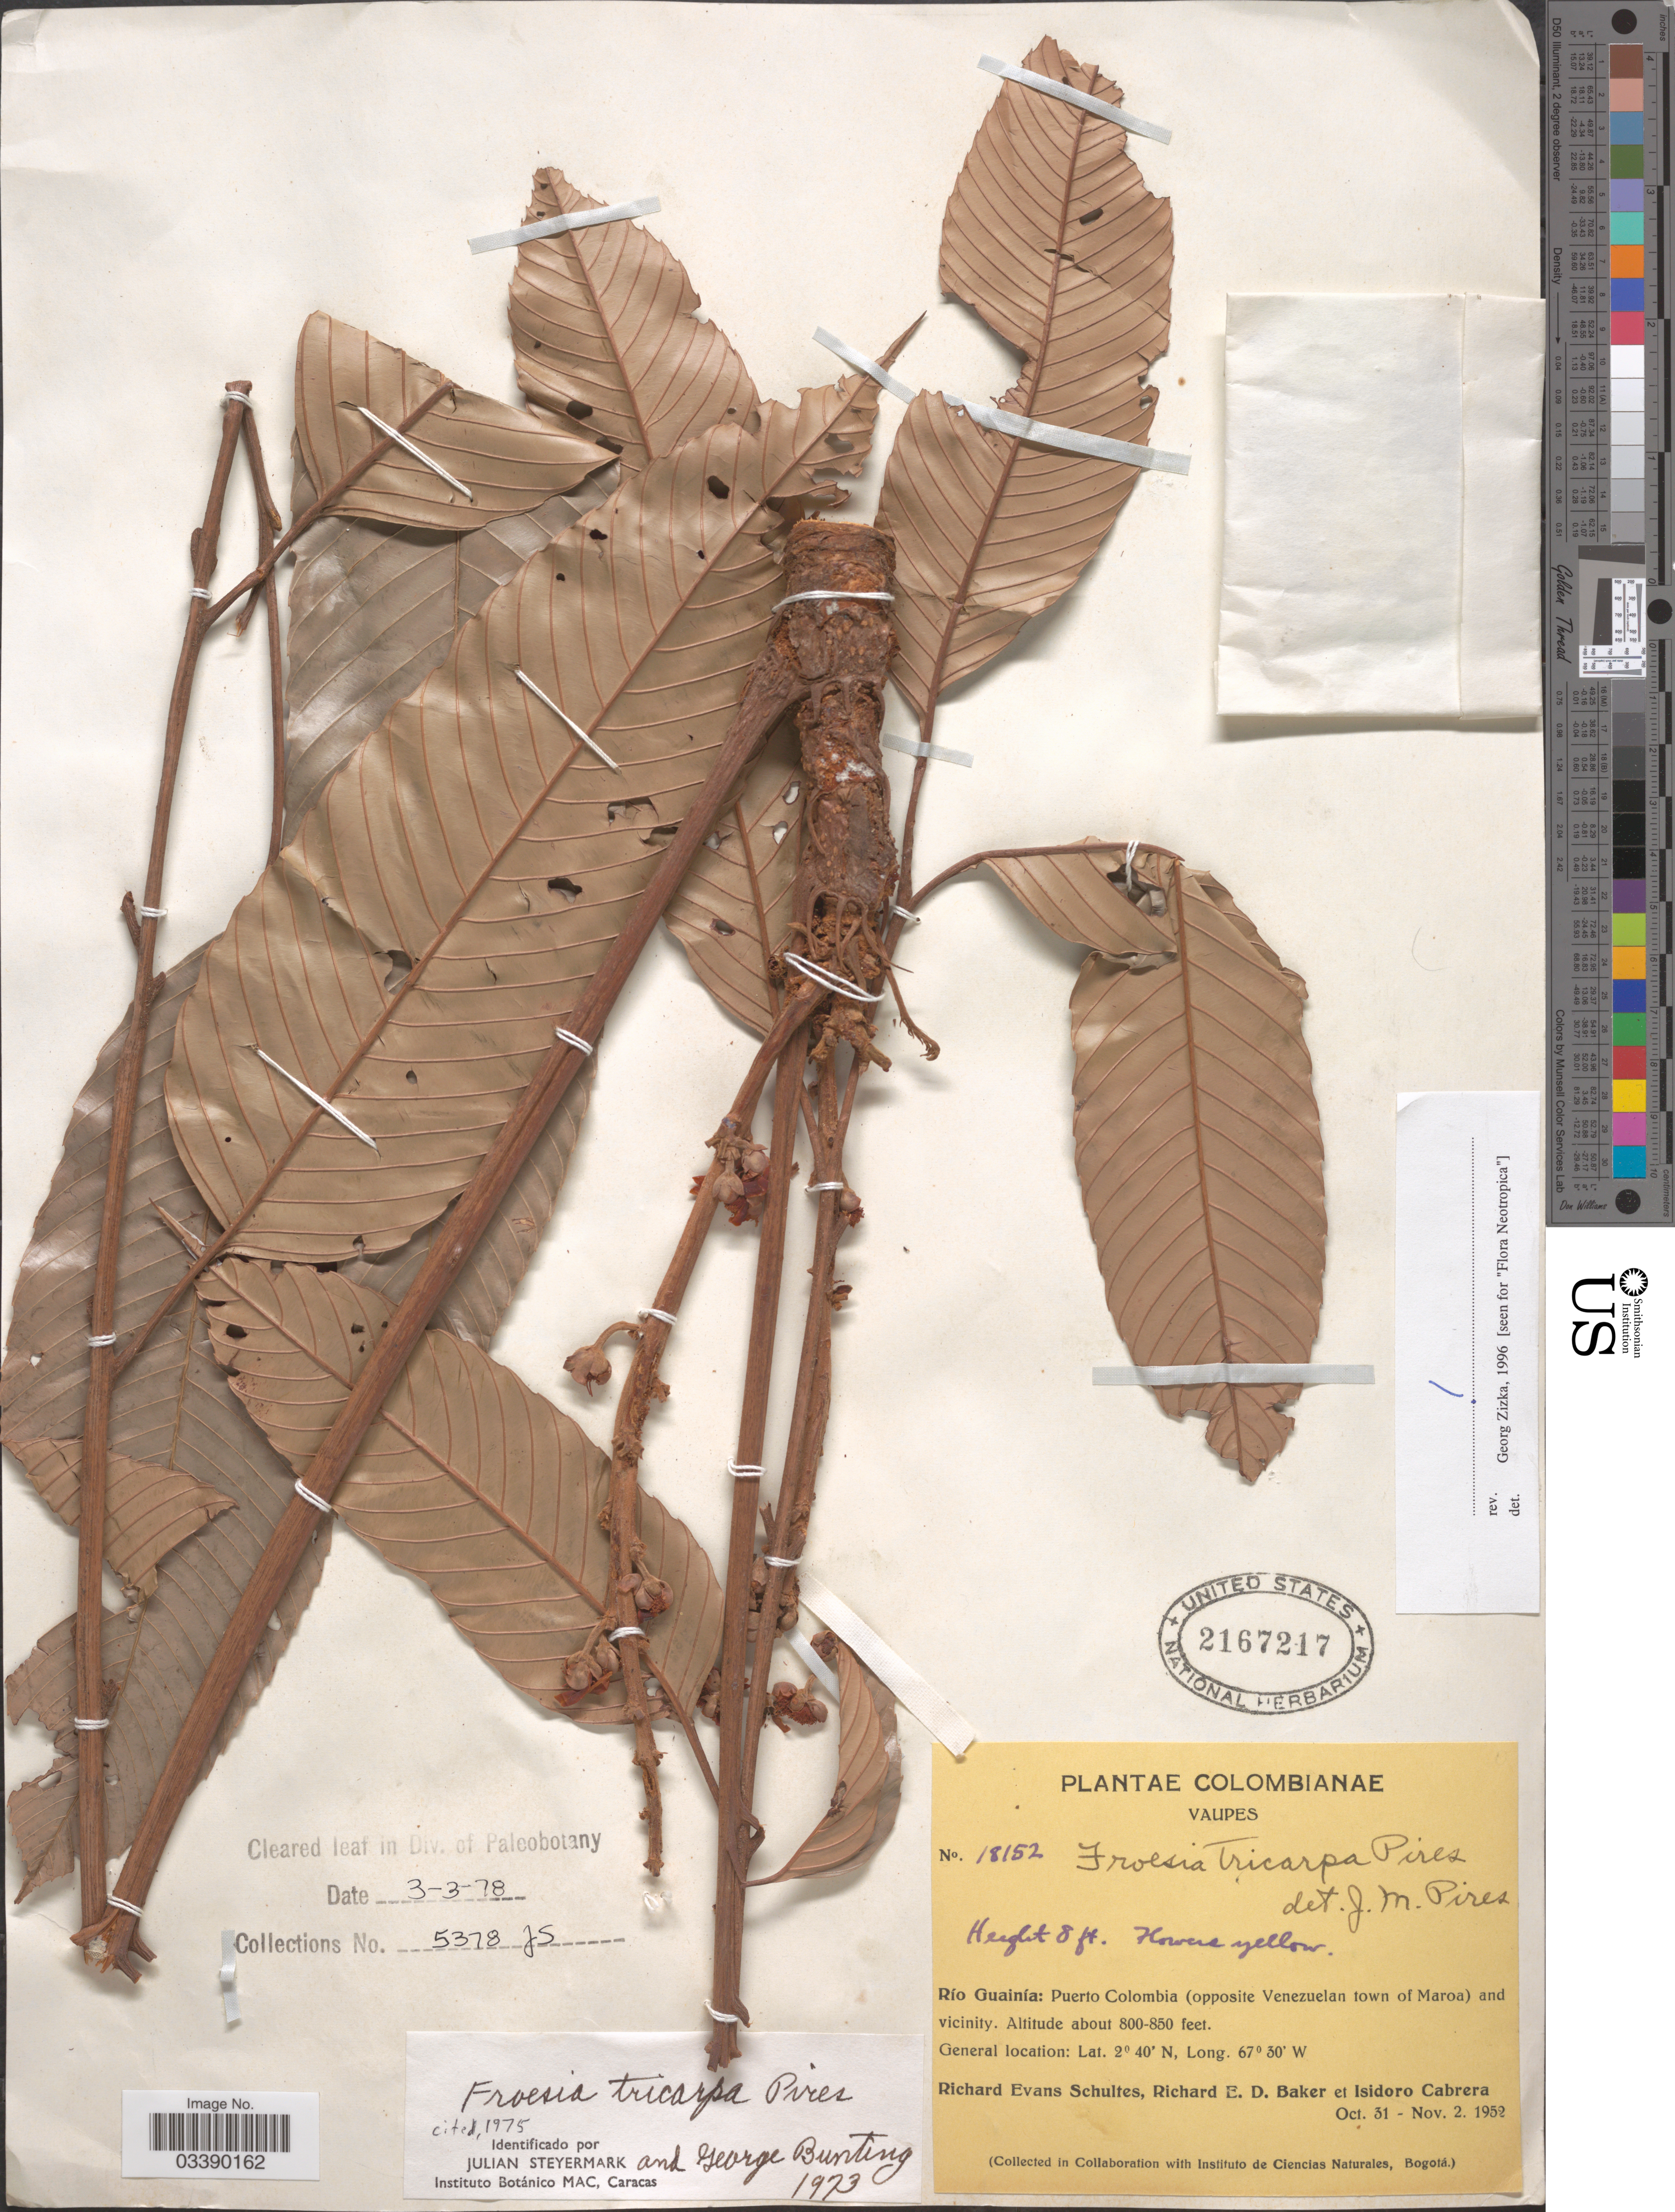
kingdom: Plantae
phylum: Tracheophyta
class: Magnoliopsida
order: Malpighiales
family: Quiinaceae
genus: Froesia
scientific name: Froesia tricarpa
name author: Pires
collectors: R. E. Schultes, R. E. D. Baker & I. Cabrera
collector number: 18152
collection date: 1952-10-31/1952-11-02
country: Colombia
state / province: Vaupés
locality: Río Guainía: Puerto Colombia (opposite Venezuelan town of Maroa) and vicinity.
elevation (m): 800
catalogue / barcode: US 2167217